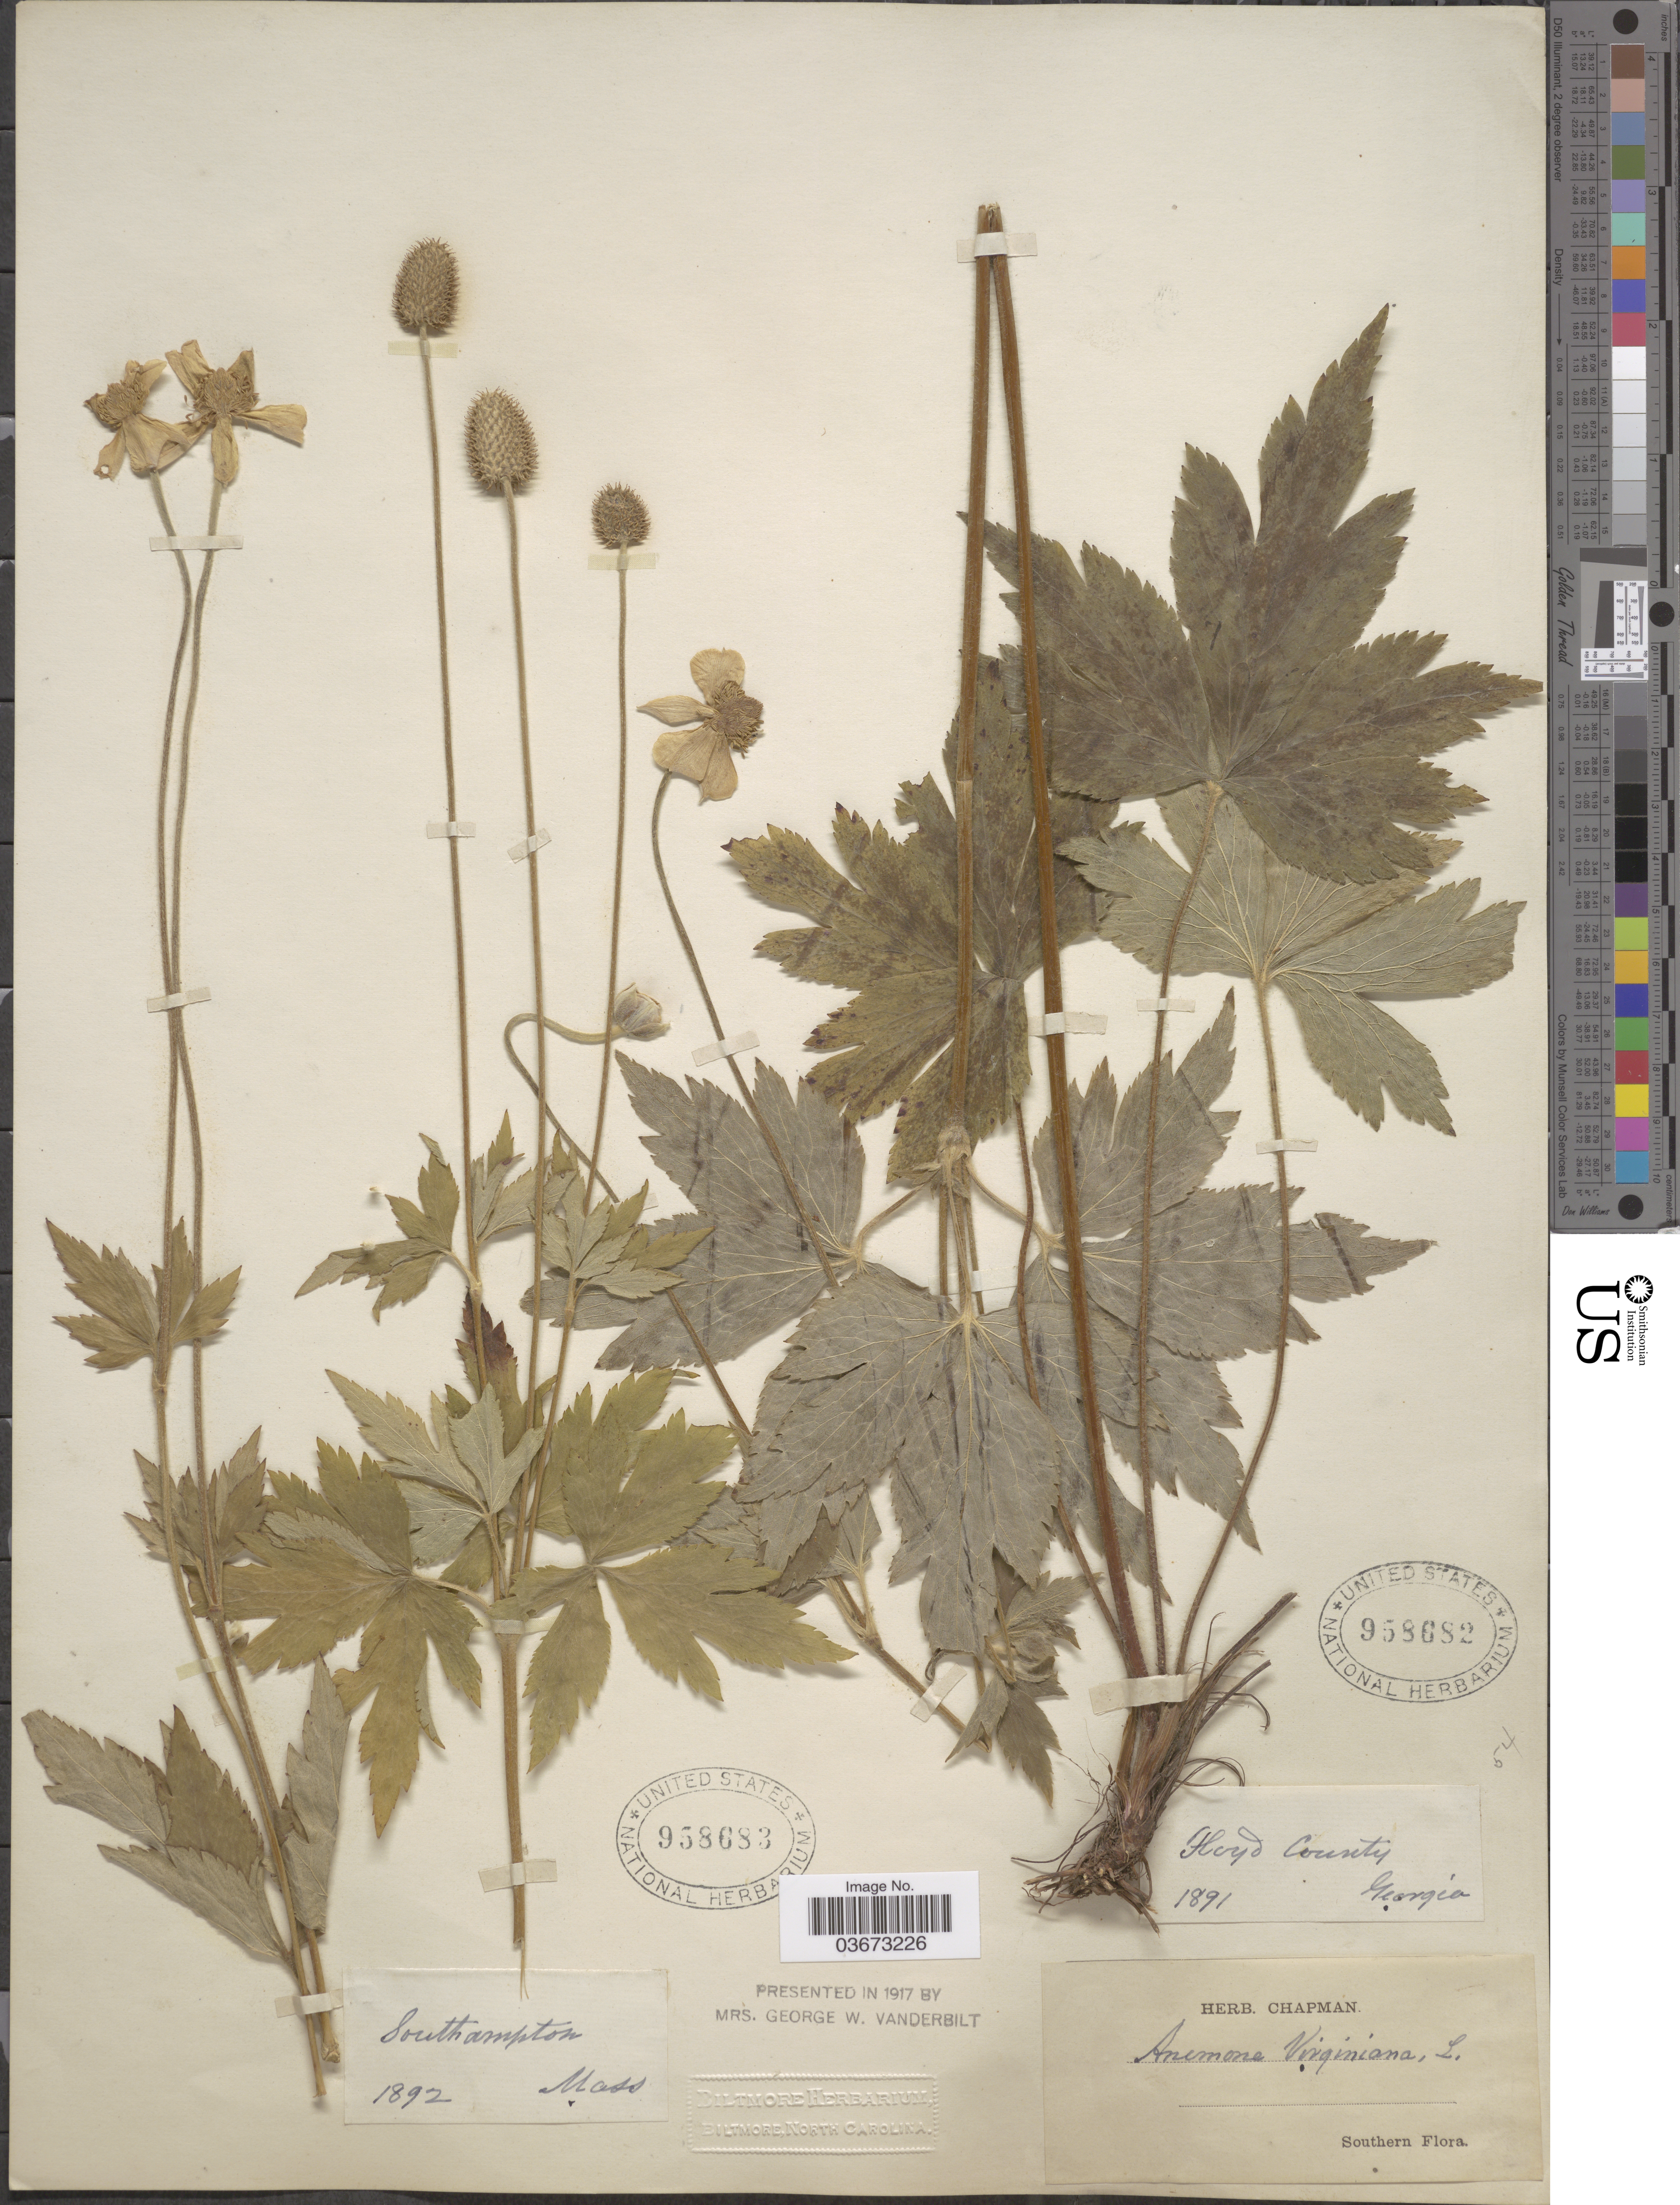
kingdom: Plantae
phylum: Tracheophyta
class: Magnoliopsida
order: Ranunculales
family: Ranunculaceae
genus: Anemone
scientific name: Anemone virginiana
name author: L.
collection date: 1892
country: United States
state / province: Massachusetts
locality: Southampton.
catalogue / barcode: US 958683